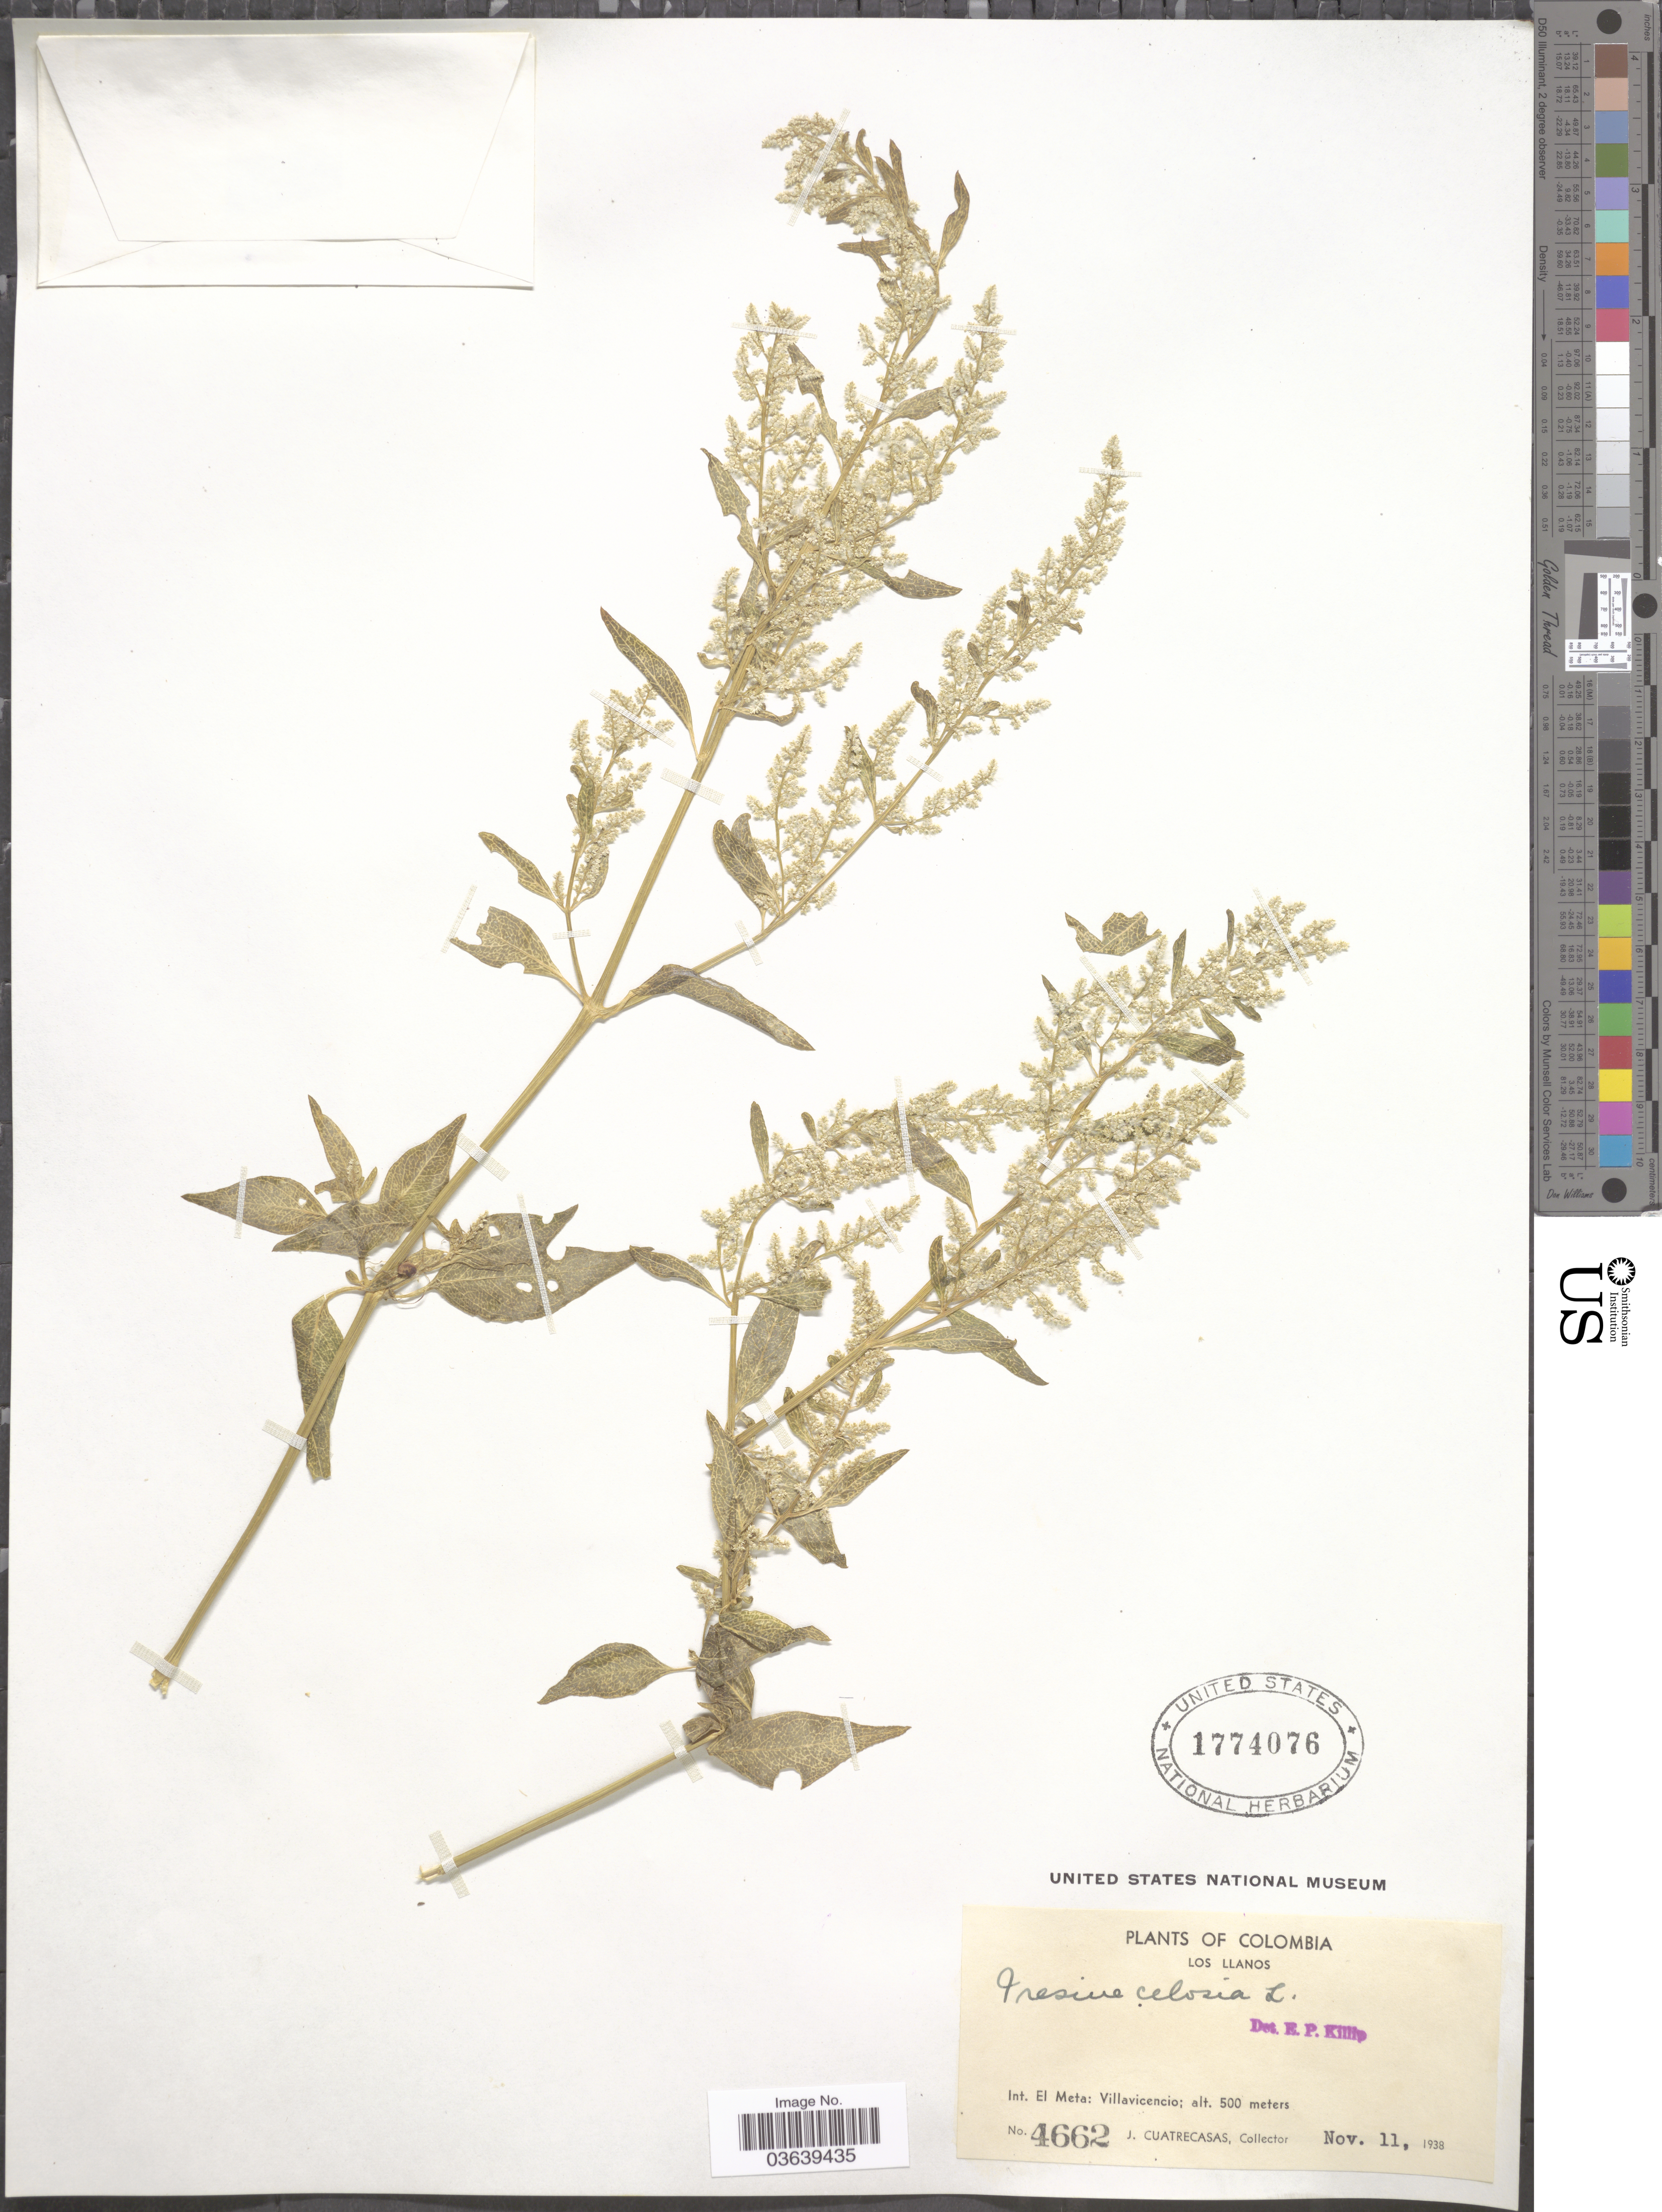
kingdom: Plantae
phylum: Tracheophyta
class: Magnoliopsida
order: Caryophyllales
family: Amaranthaceae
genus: Iresine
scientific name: Iresine celosia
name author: L.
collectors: J. Cuatrecasas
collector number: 4662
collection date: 1938-11-11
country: Colombia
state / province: Meta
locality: Los Llanos. Int. El Meta: Villavicencio.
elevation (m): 500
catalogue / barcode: US 1774076